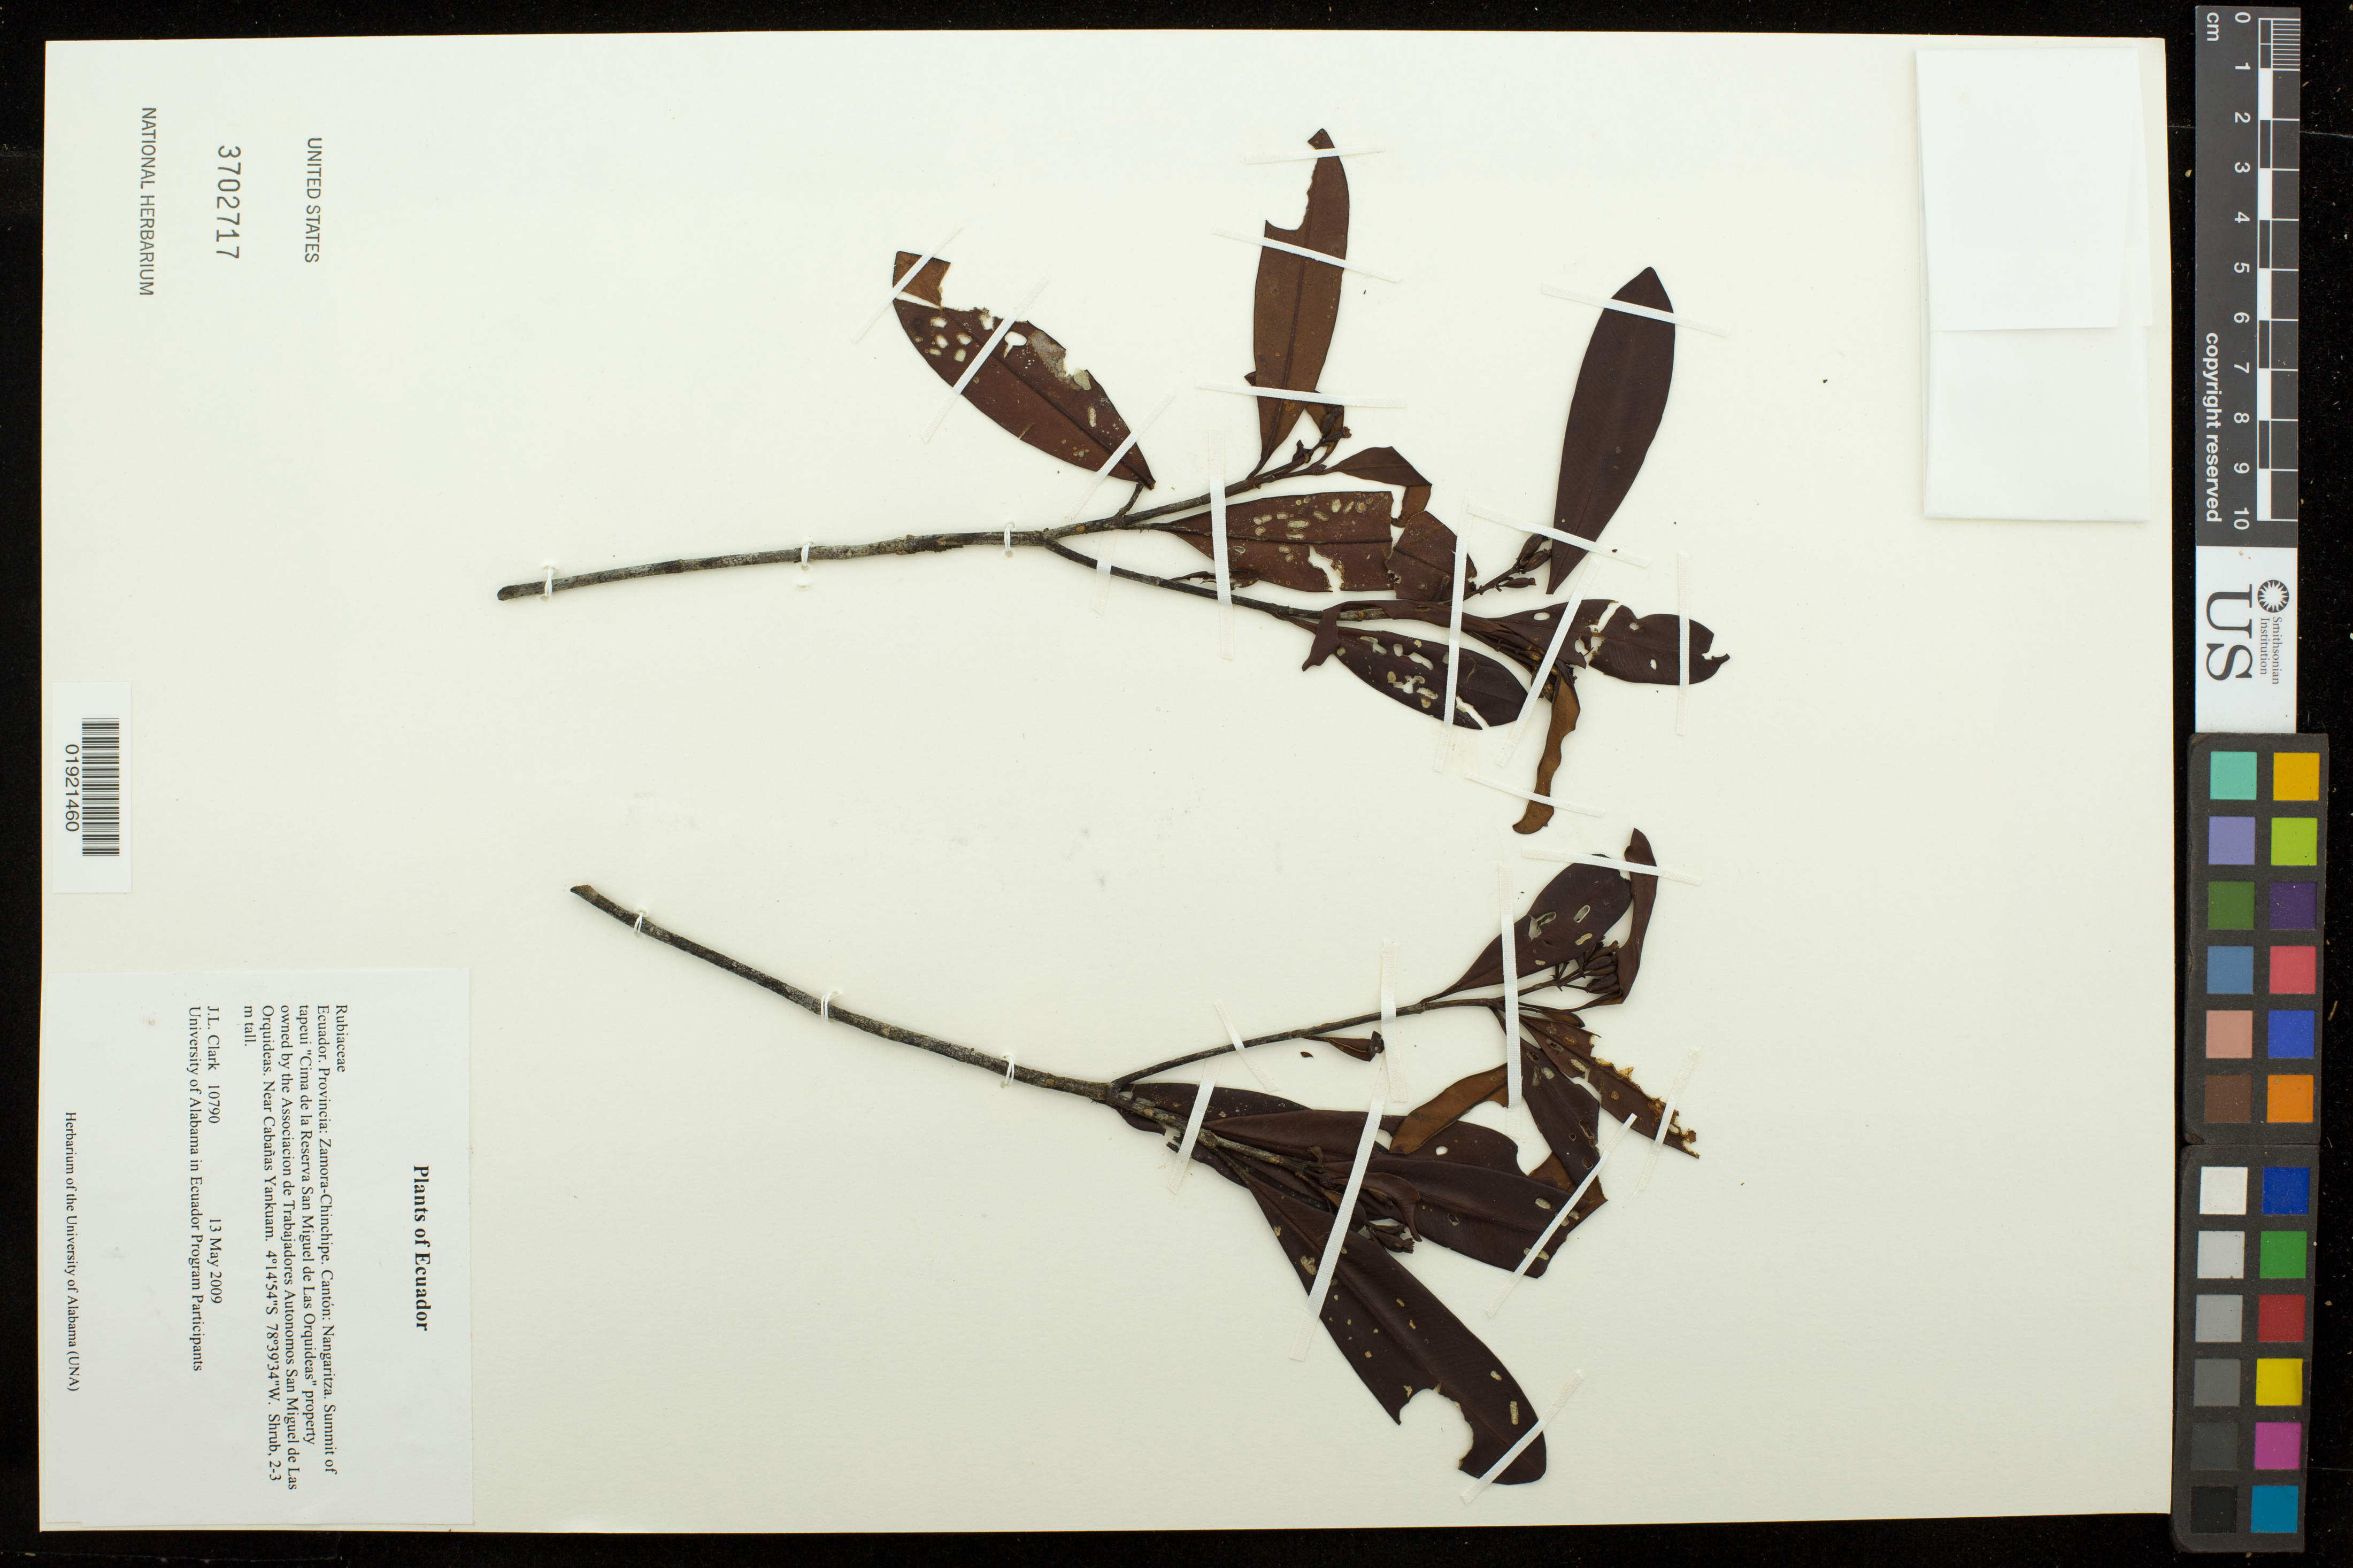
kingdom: Plantae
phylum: Tracheophyta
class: Magnoliopsida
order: Gentianales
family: Rubiaceae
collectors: J. L. Clark & University of Alabama in Ecuador Program participants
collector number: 10790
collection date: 2009-05-13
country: Ecuador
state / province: Zamora-Chinchipe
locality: Canton: Nangaritza. Summit of tapeui "Cima de la Reserva San Miguel de Las Orquideas" property owned by the Associacion de Trabajadores Autonomos San Miguel de Las Orquideas. Near Cabanas Yankuam.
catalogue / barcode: US 3702717